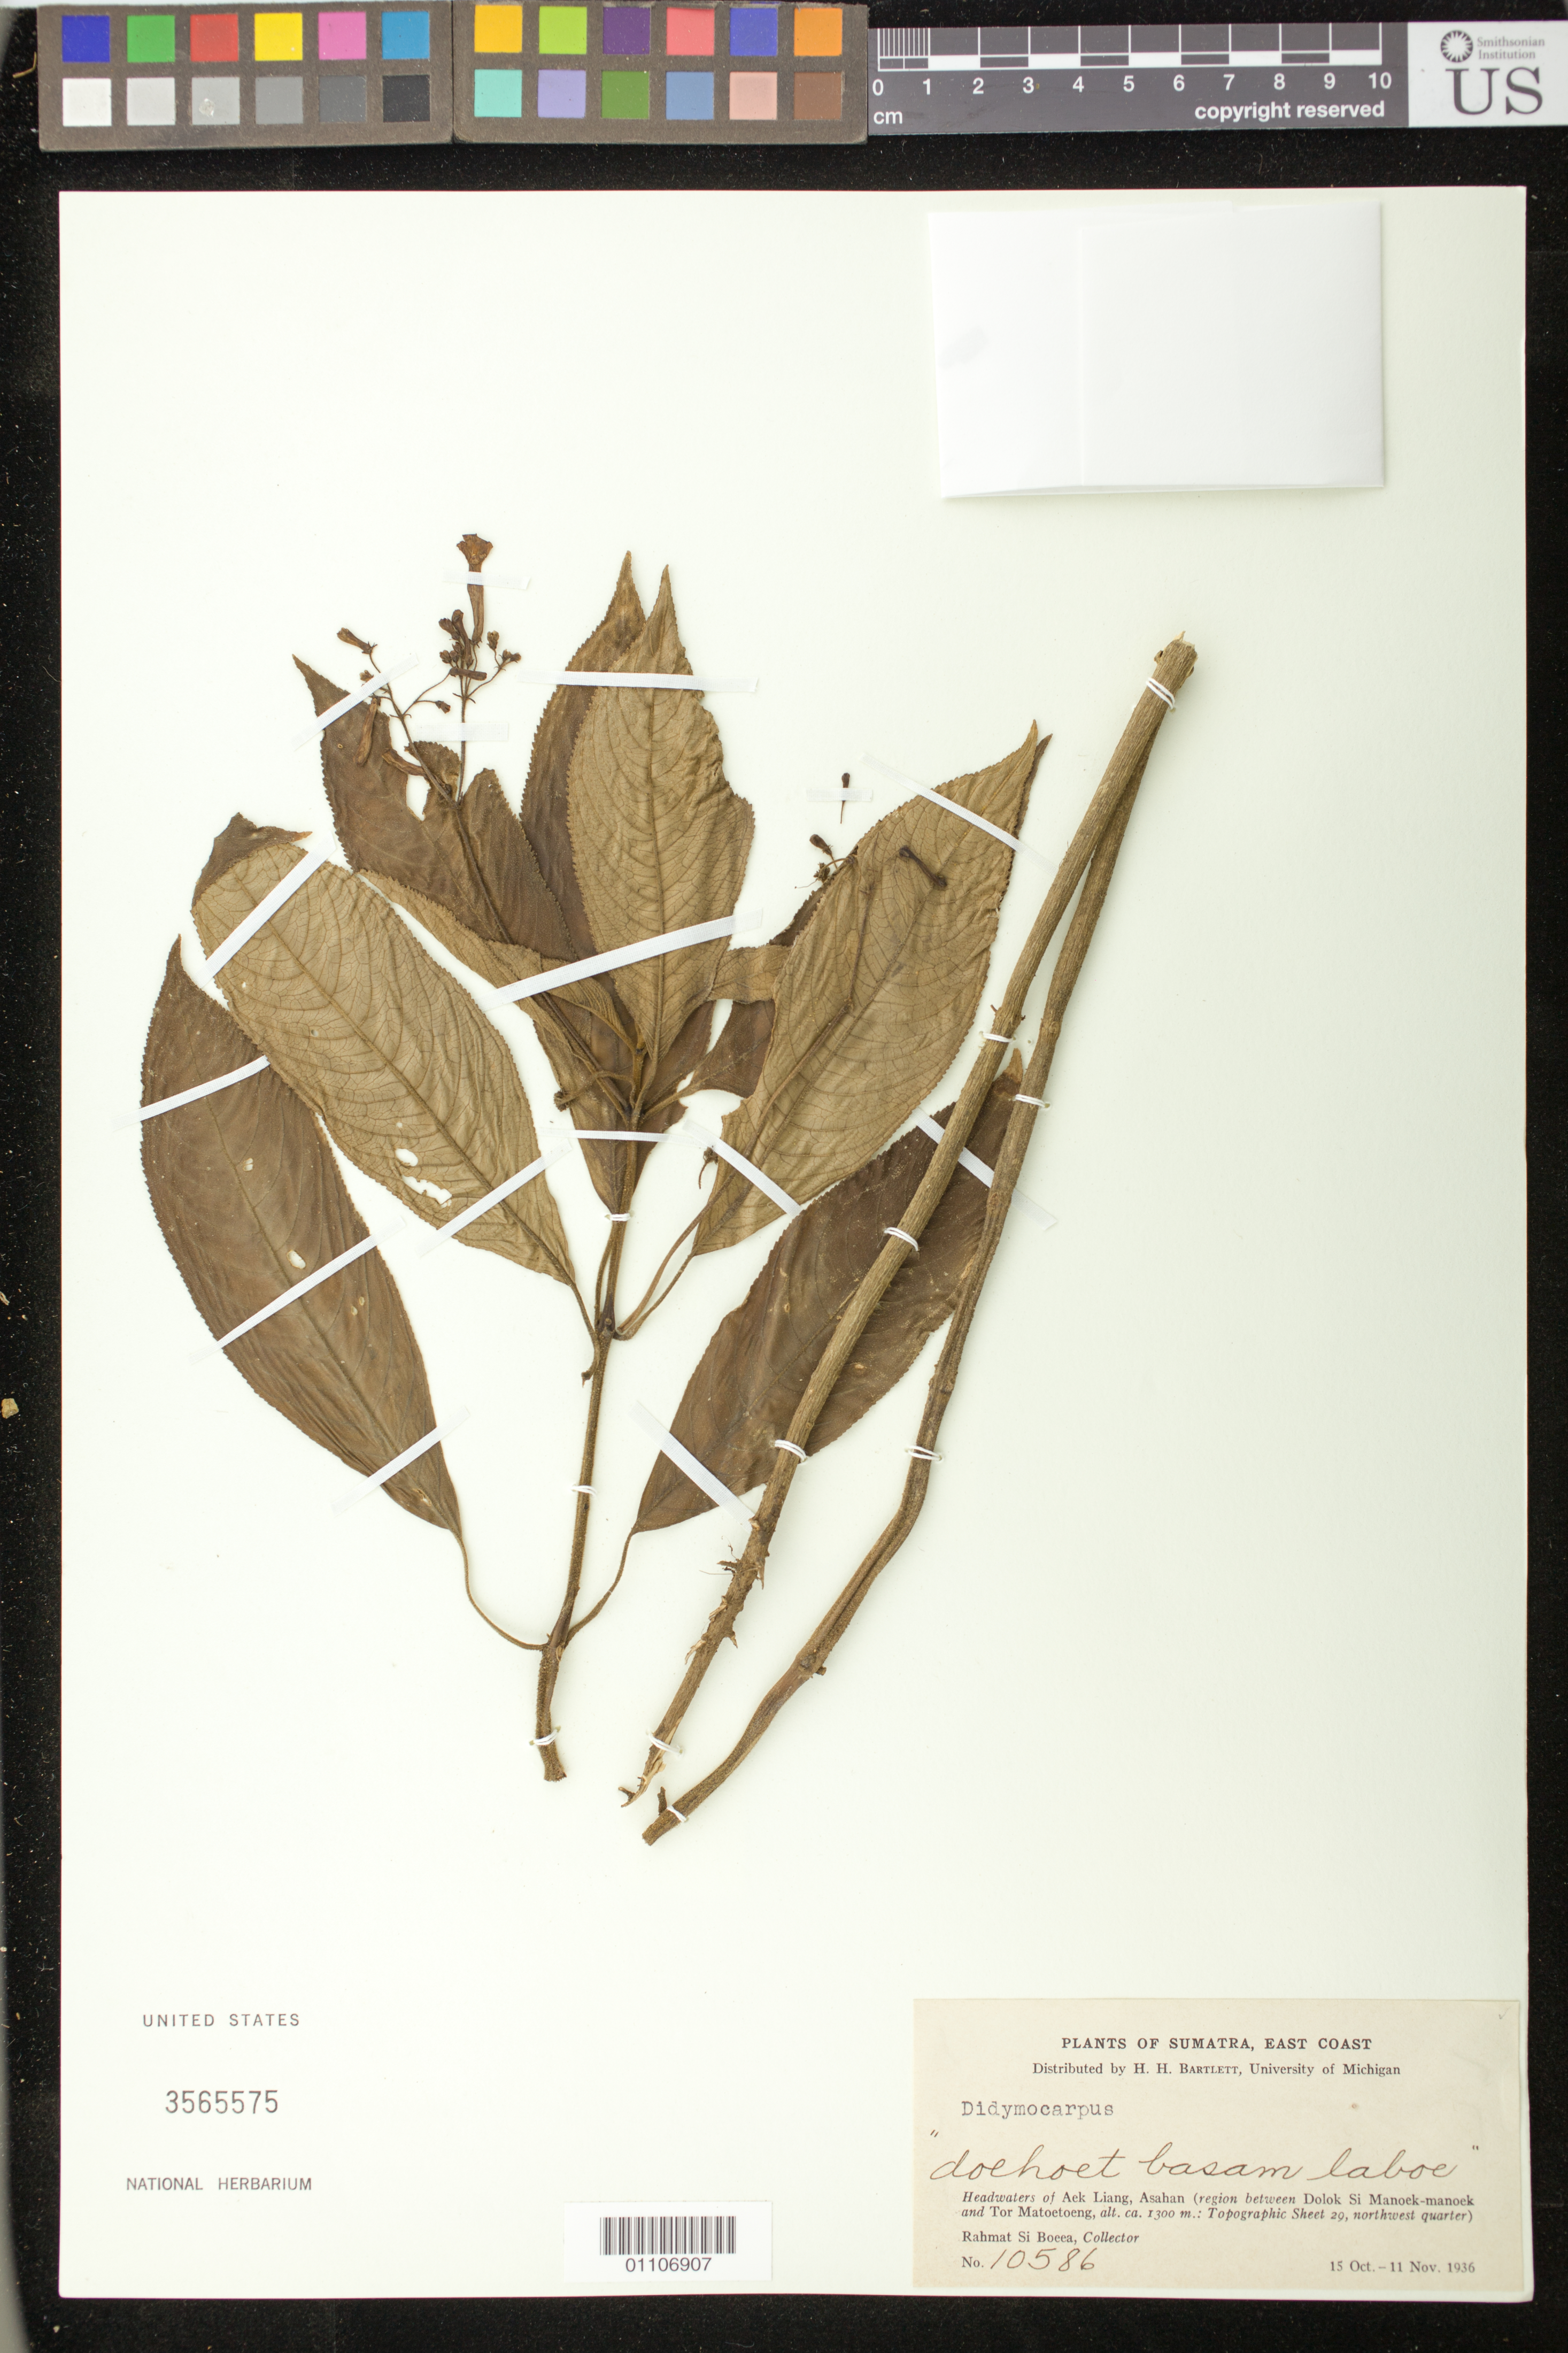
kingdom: Plantae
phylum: Tracheophyta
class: Magnoliopsida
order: Lamiales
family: Gesneriaceae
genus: Didymocarpus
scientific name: Didymocarpus sp.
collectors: Rahmat Si Boeea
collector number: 10586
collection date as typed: Oct-Nov 1936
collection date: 1936-10/1936-11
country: Indonesia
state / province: Sumatra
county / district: Sumatera Utara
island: Sumatra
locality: Headwaters of Aek Liang (region between Dolok Si Manoek-manoek and Tor Matoetoeng: Topographic Sheet 29, NW quarter)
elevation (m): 1300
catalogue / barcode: US 3565575